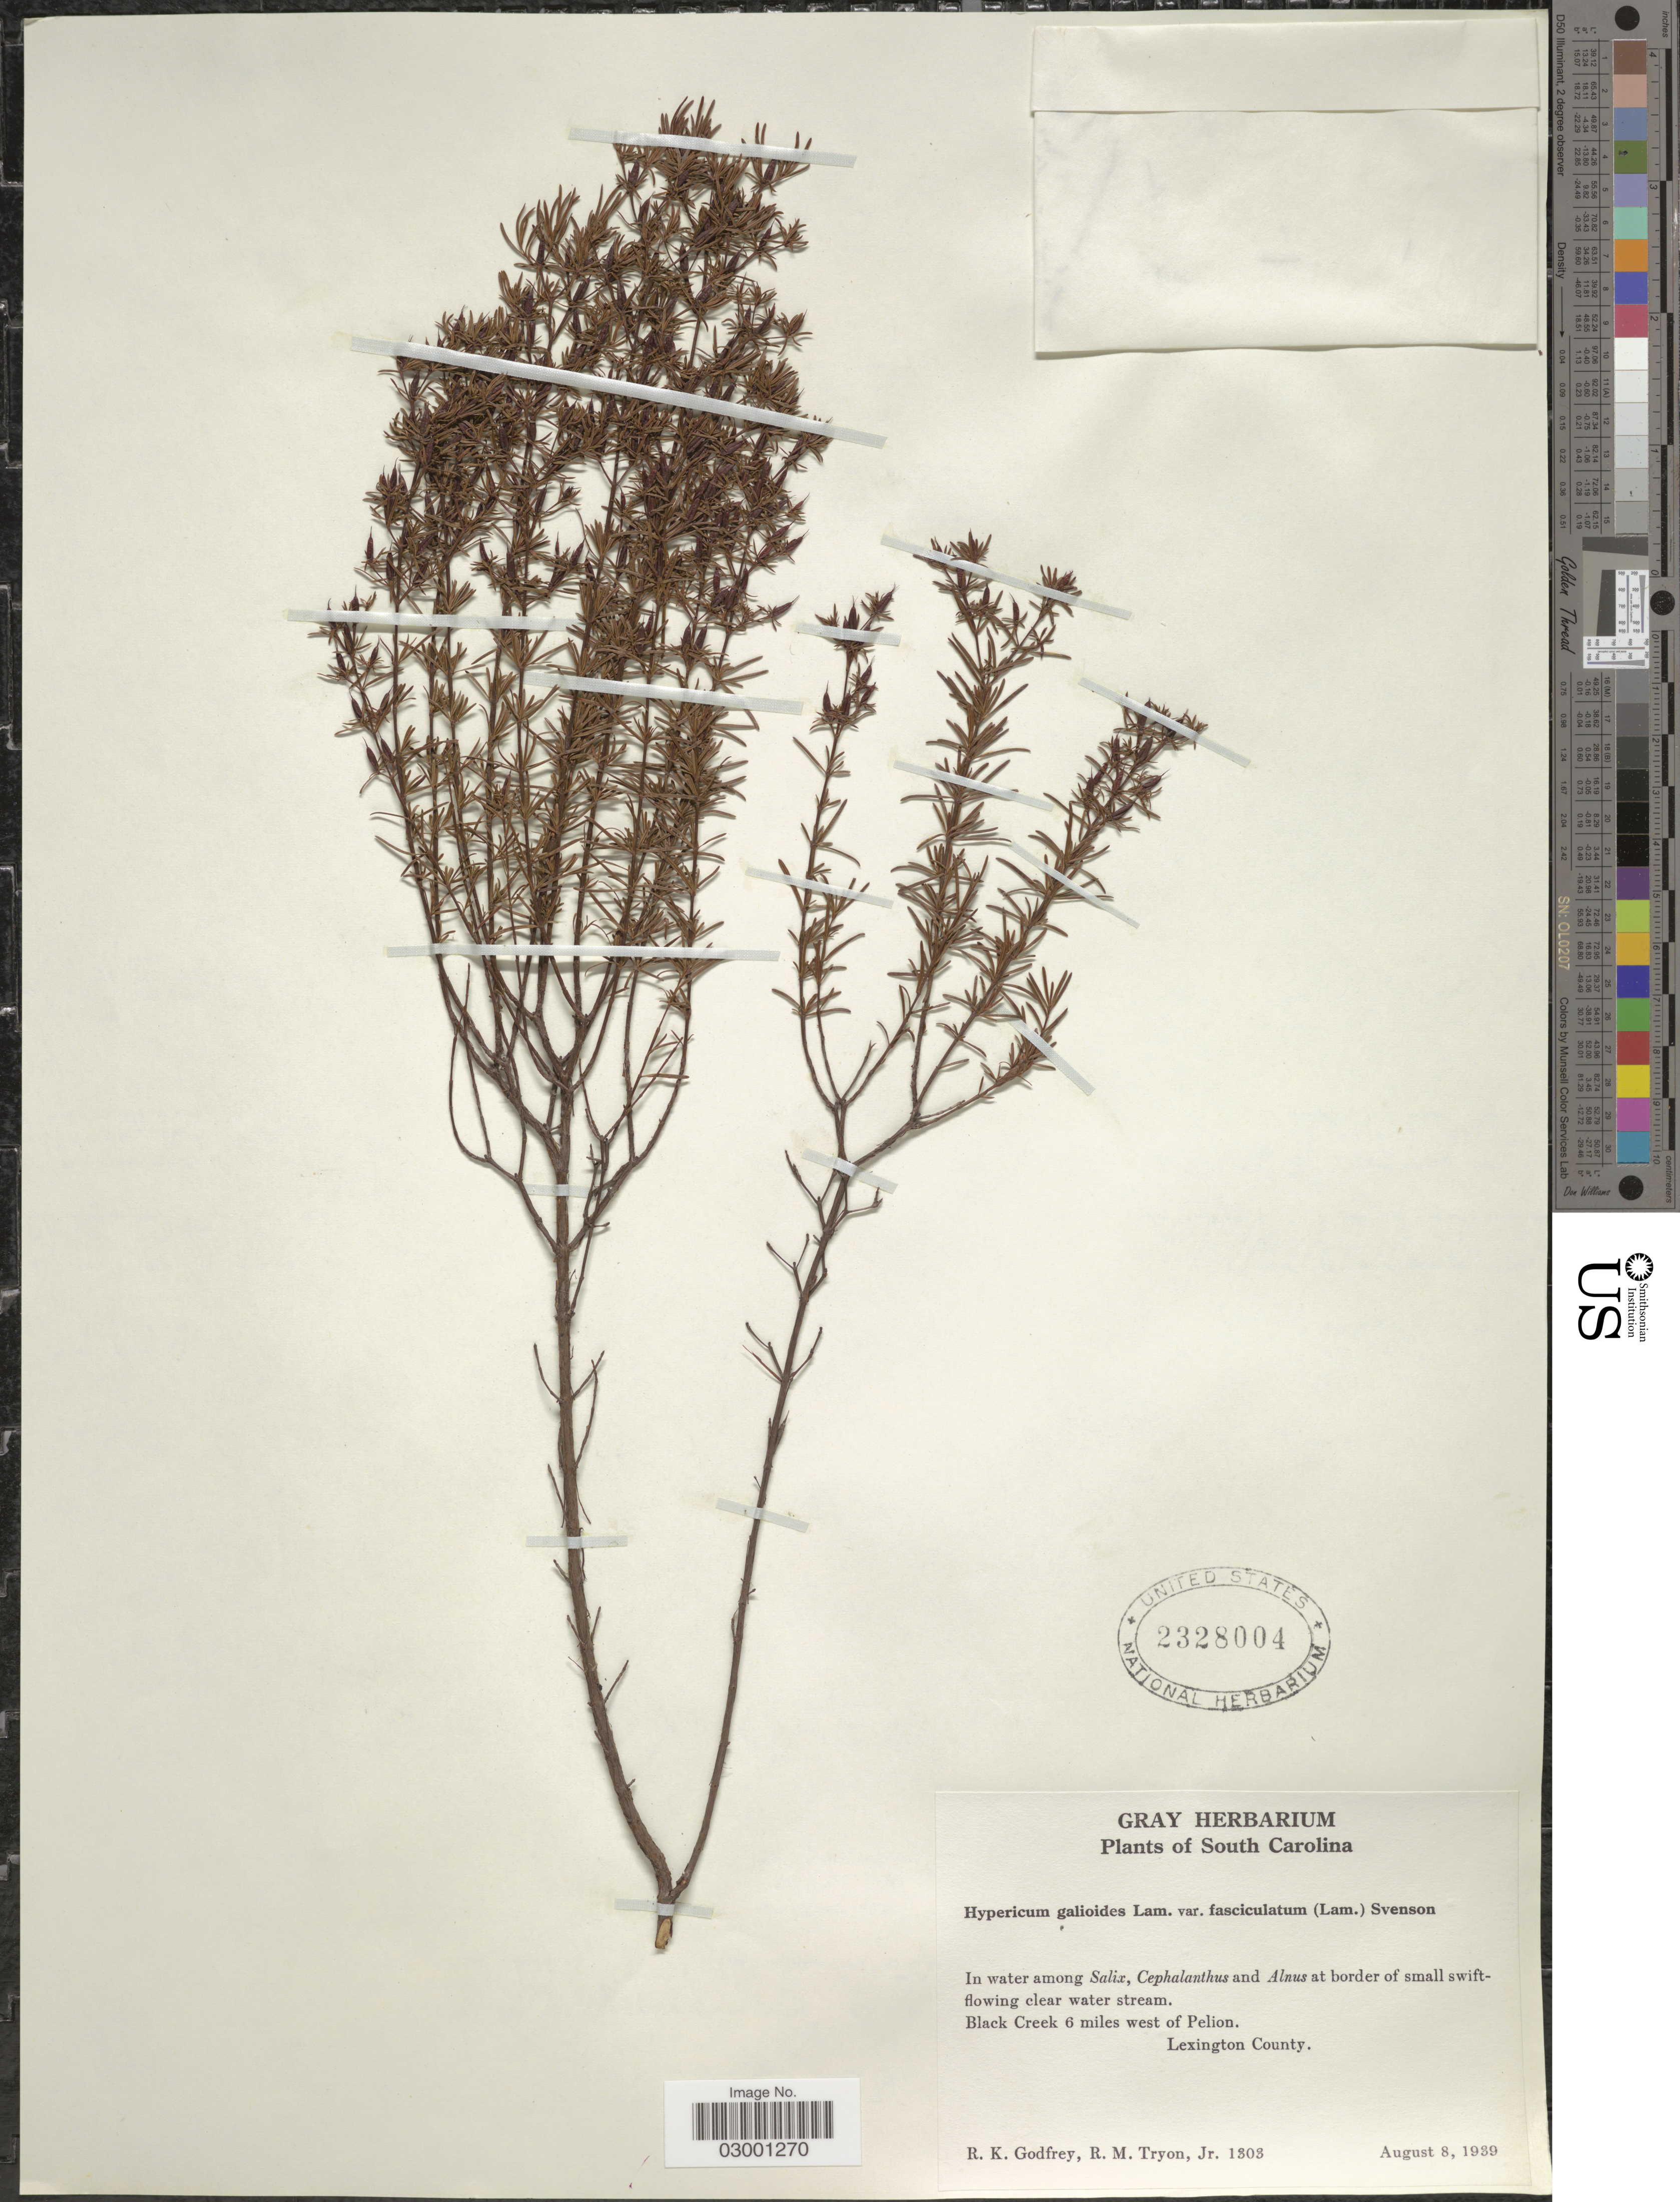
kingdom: Plantae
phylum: Tracheophyta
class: Magnoliopsida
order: Malpighiales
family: Hypericaceae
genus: Hypericum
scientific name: Hypericum nitidum subsp. nitidum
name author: Lam.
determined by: Crockett, Sara L.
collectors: R. K. Godfrey & R. Tryon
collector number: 1303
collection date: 1939-08-08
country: United States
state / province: South Carolina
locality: Black Creek 6 miles west of Pelion. Lexington County.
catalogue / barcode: US 2328004